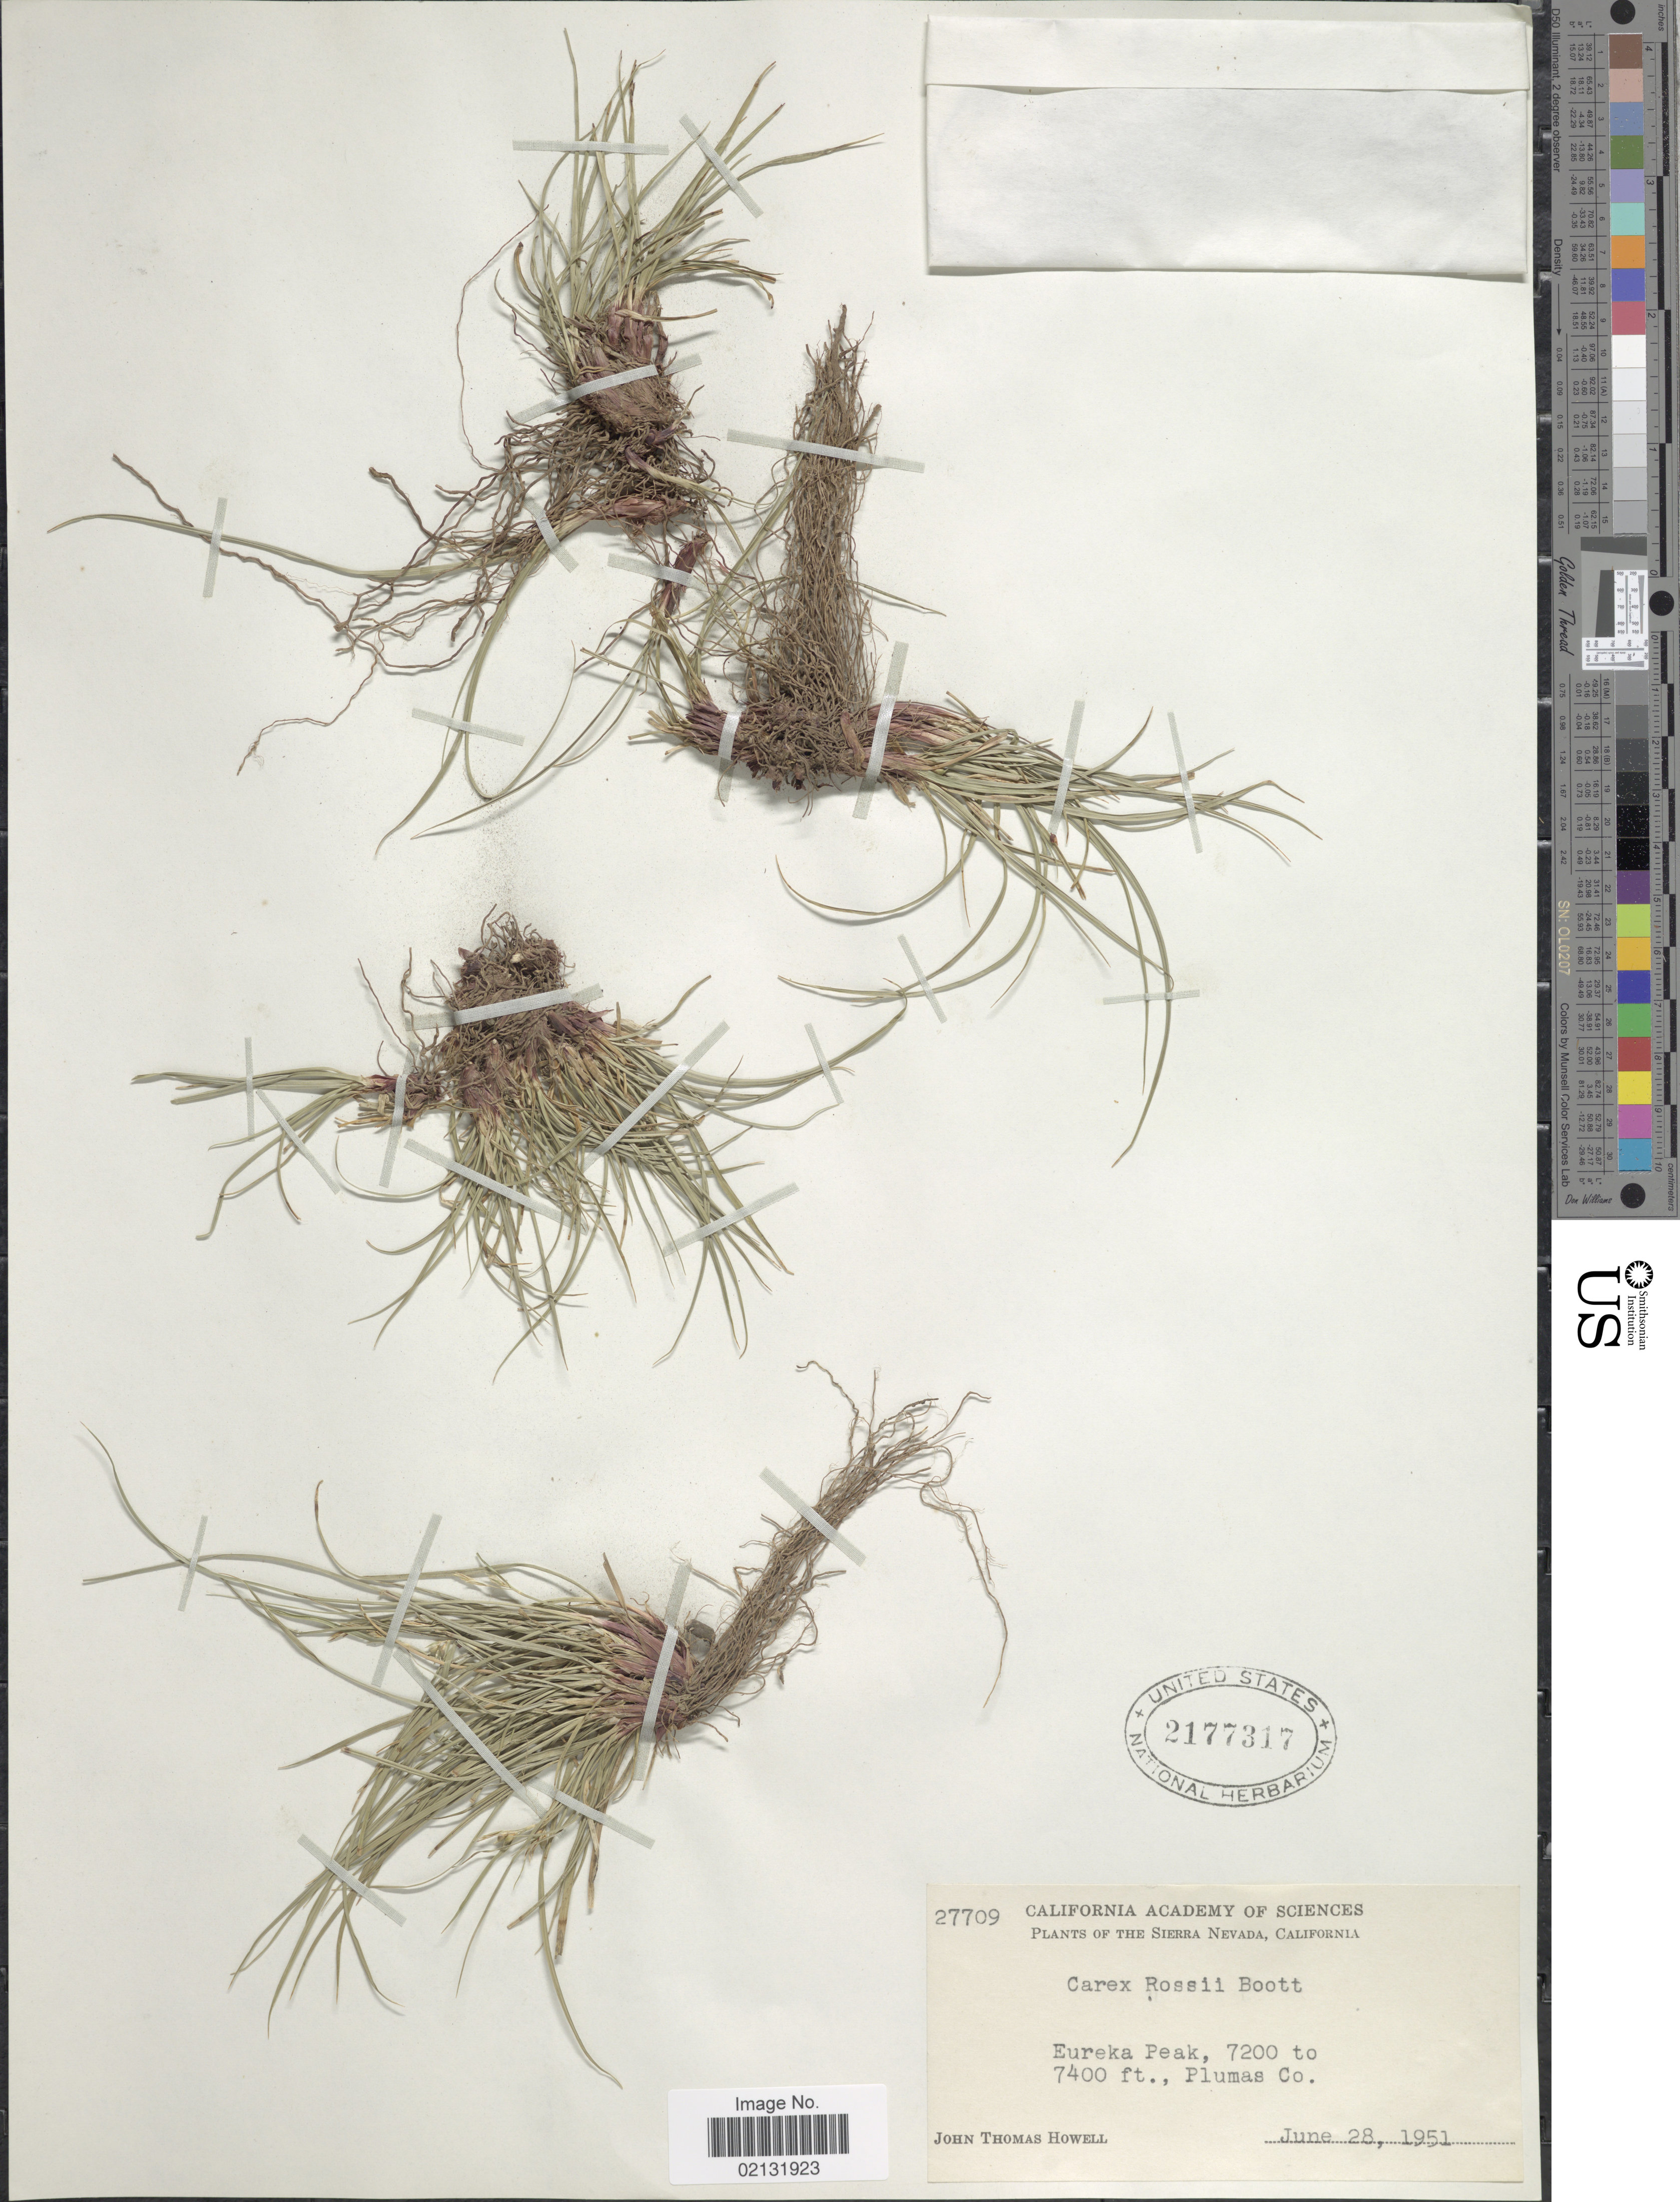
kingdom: Plantae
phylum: Tracheophyta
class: Liliopsida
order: Poales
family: Cyperaceae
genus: Carex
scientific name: Carex rossii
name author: Boott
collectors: J. T. Howell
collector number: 27709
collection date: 1951-06-28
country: United States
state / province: California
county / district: Plumas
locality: Sierra Nevada, California, Eureka Peak. Plumas.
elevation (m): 2195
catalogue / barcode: US 2177317